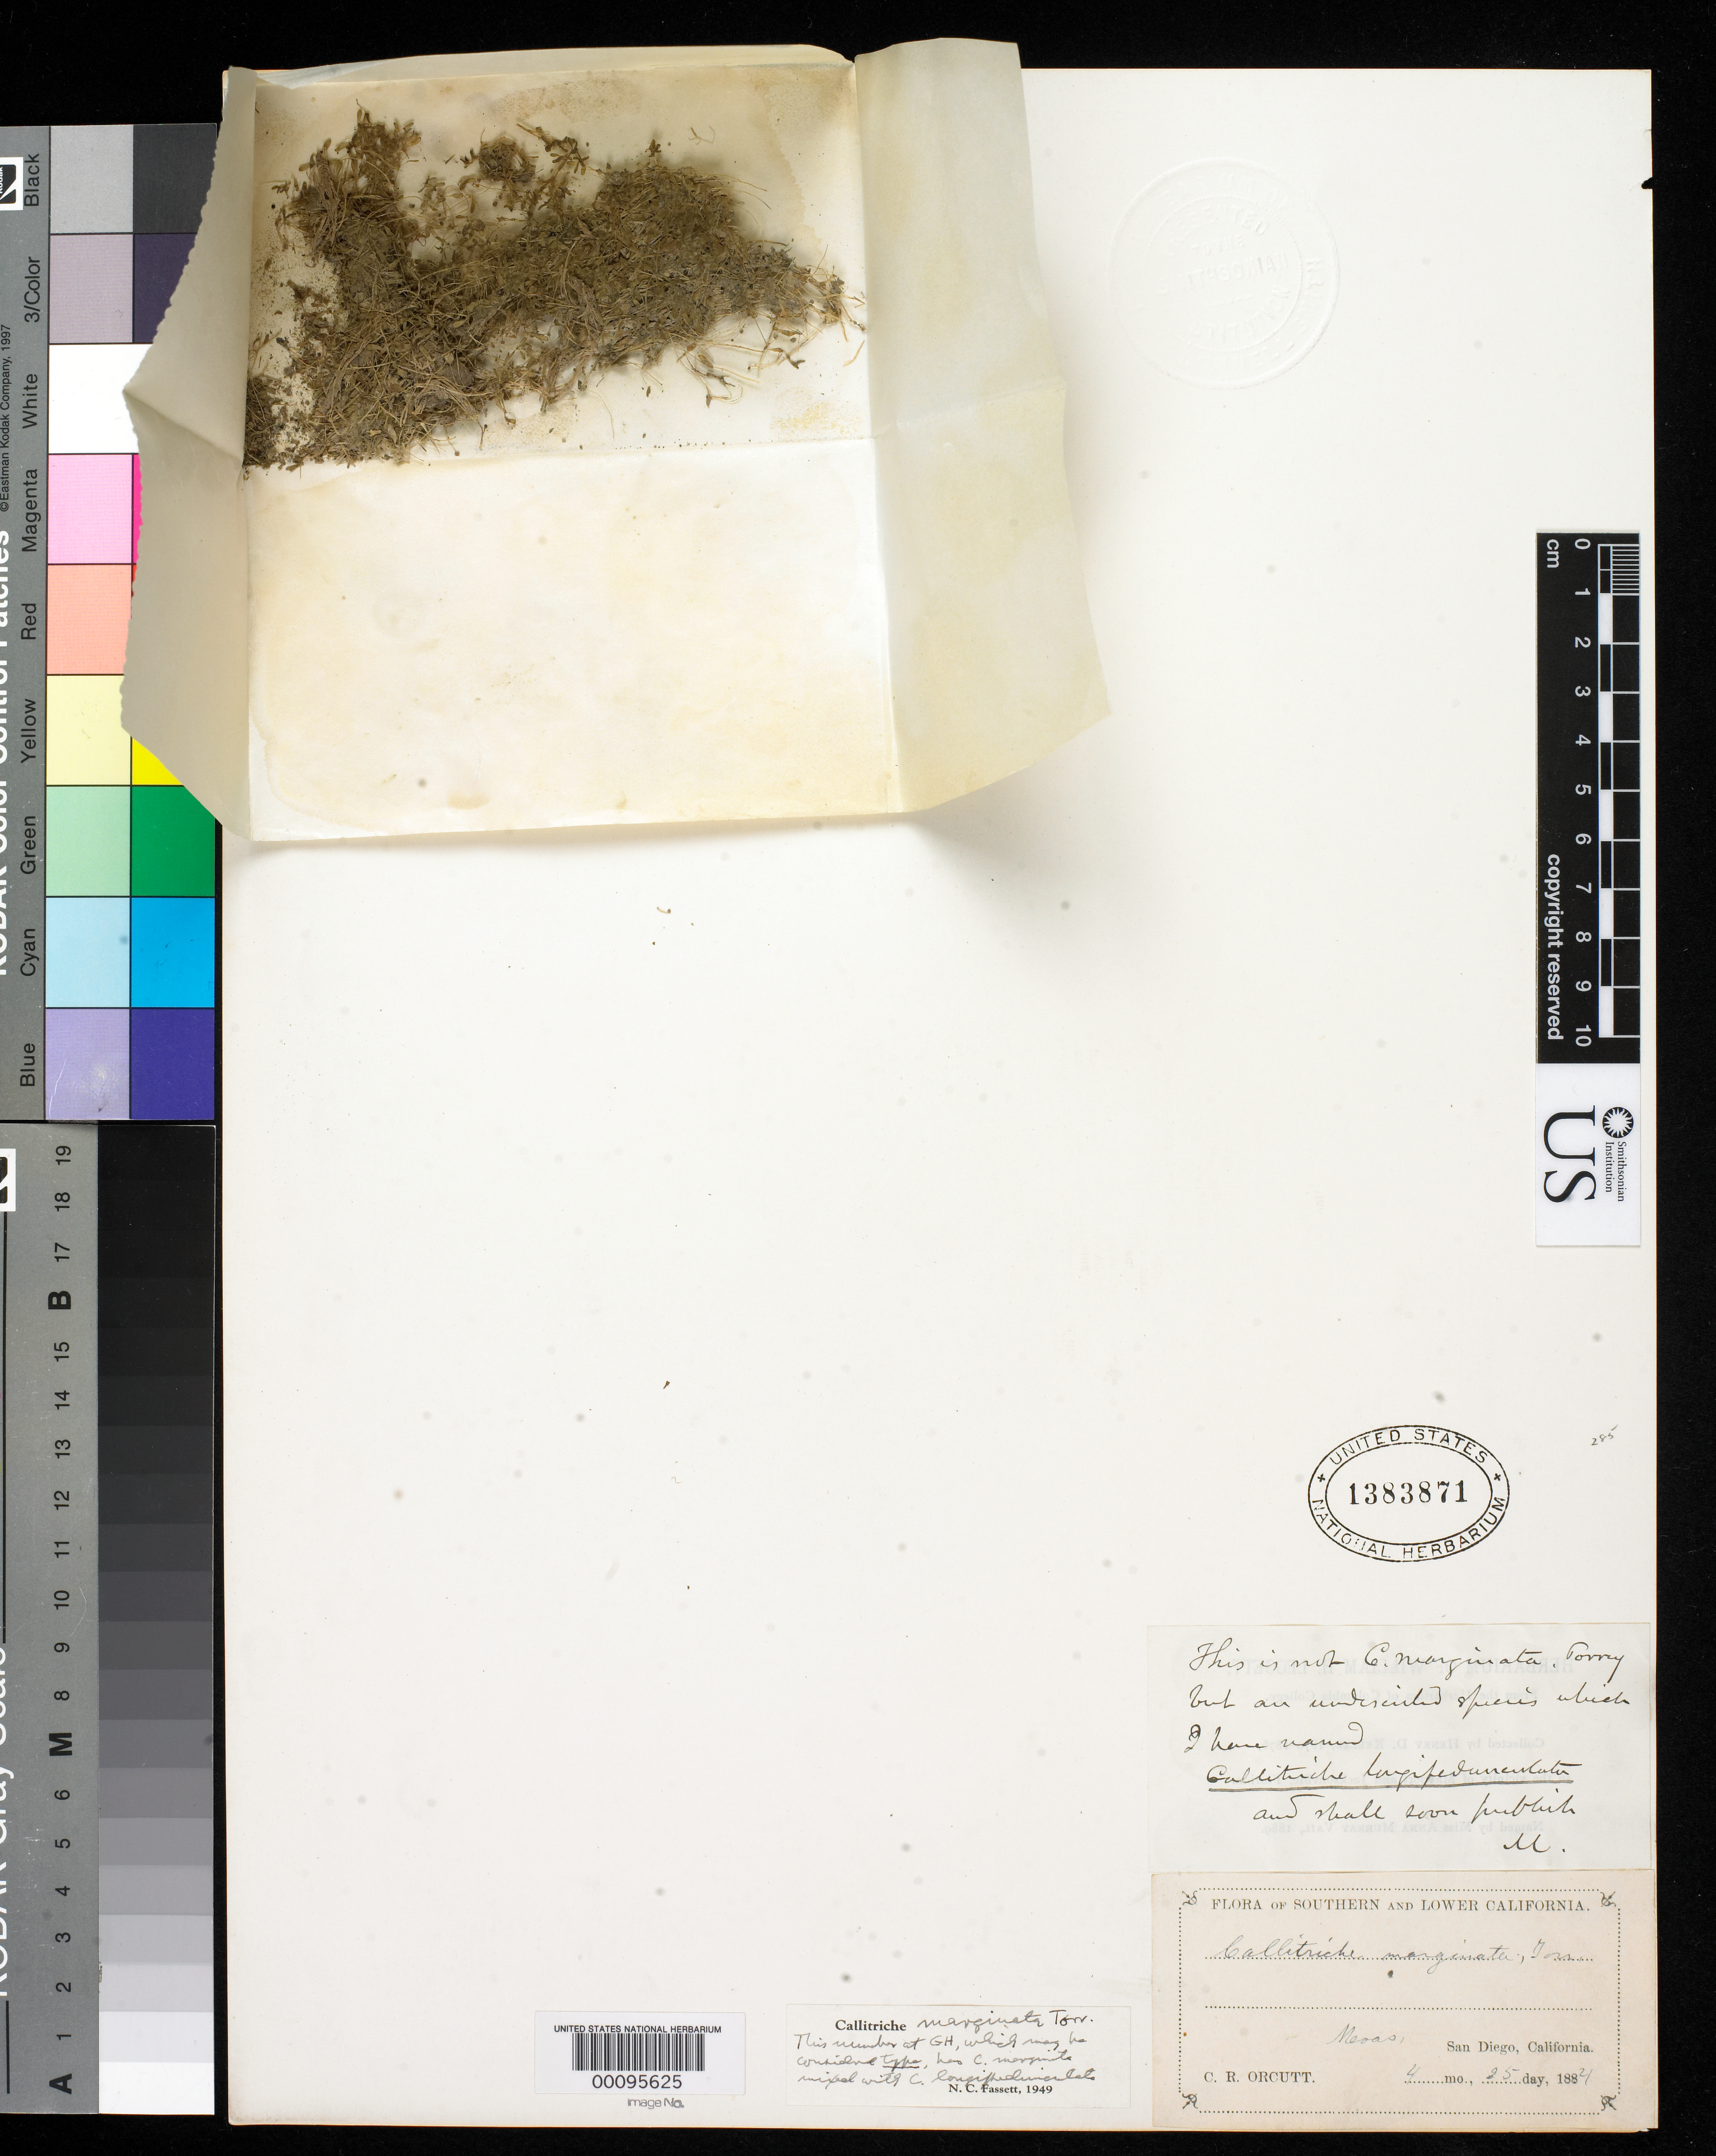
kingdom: Plantae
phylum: Tracheophyta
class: Magnoliopsida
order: Lamiales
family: Plantaginaceae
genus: Callitriche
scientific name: Callitriche longipedunculata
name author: Morong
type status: Isotype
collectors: C. R. Orcutt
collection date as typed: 25 Apr 1884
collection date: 1884-04-25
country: United States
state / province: California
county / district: San Diego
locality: Mesas.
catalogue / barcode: US 1383871